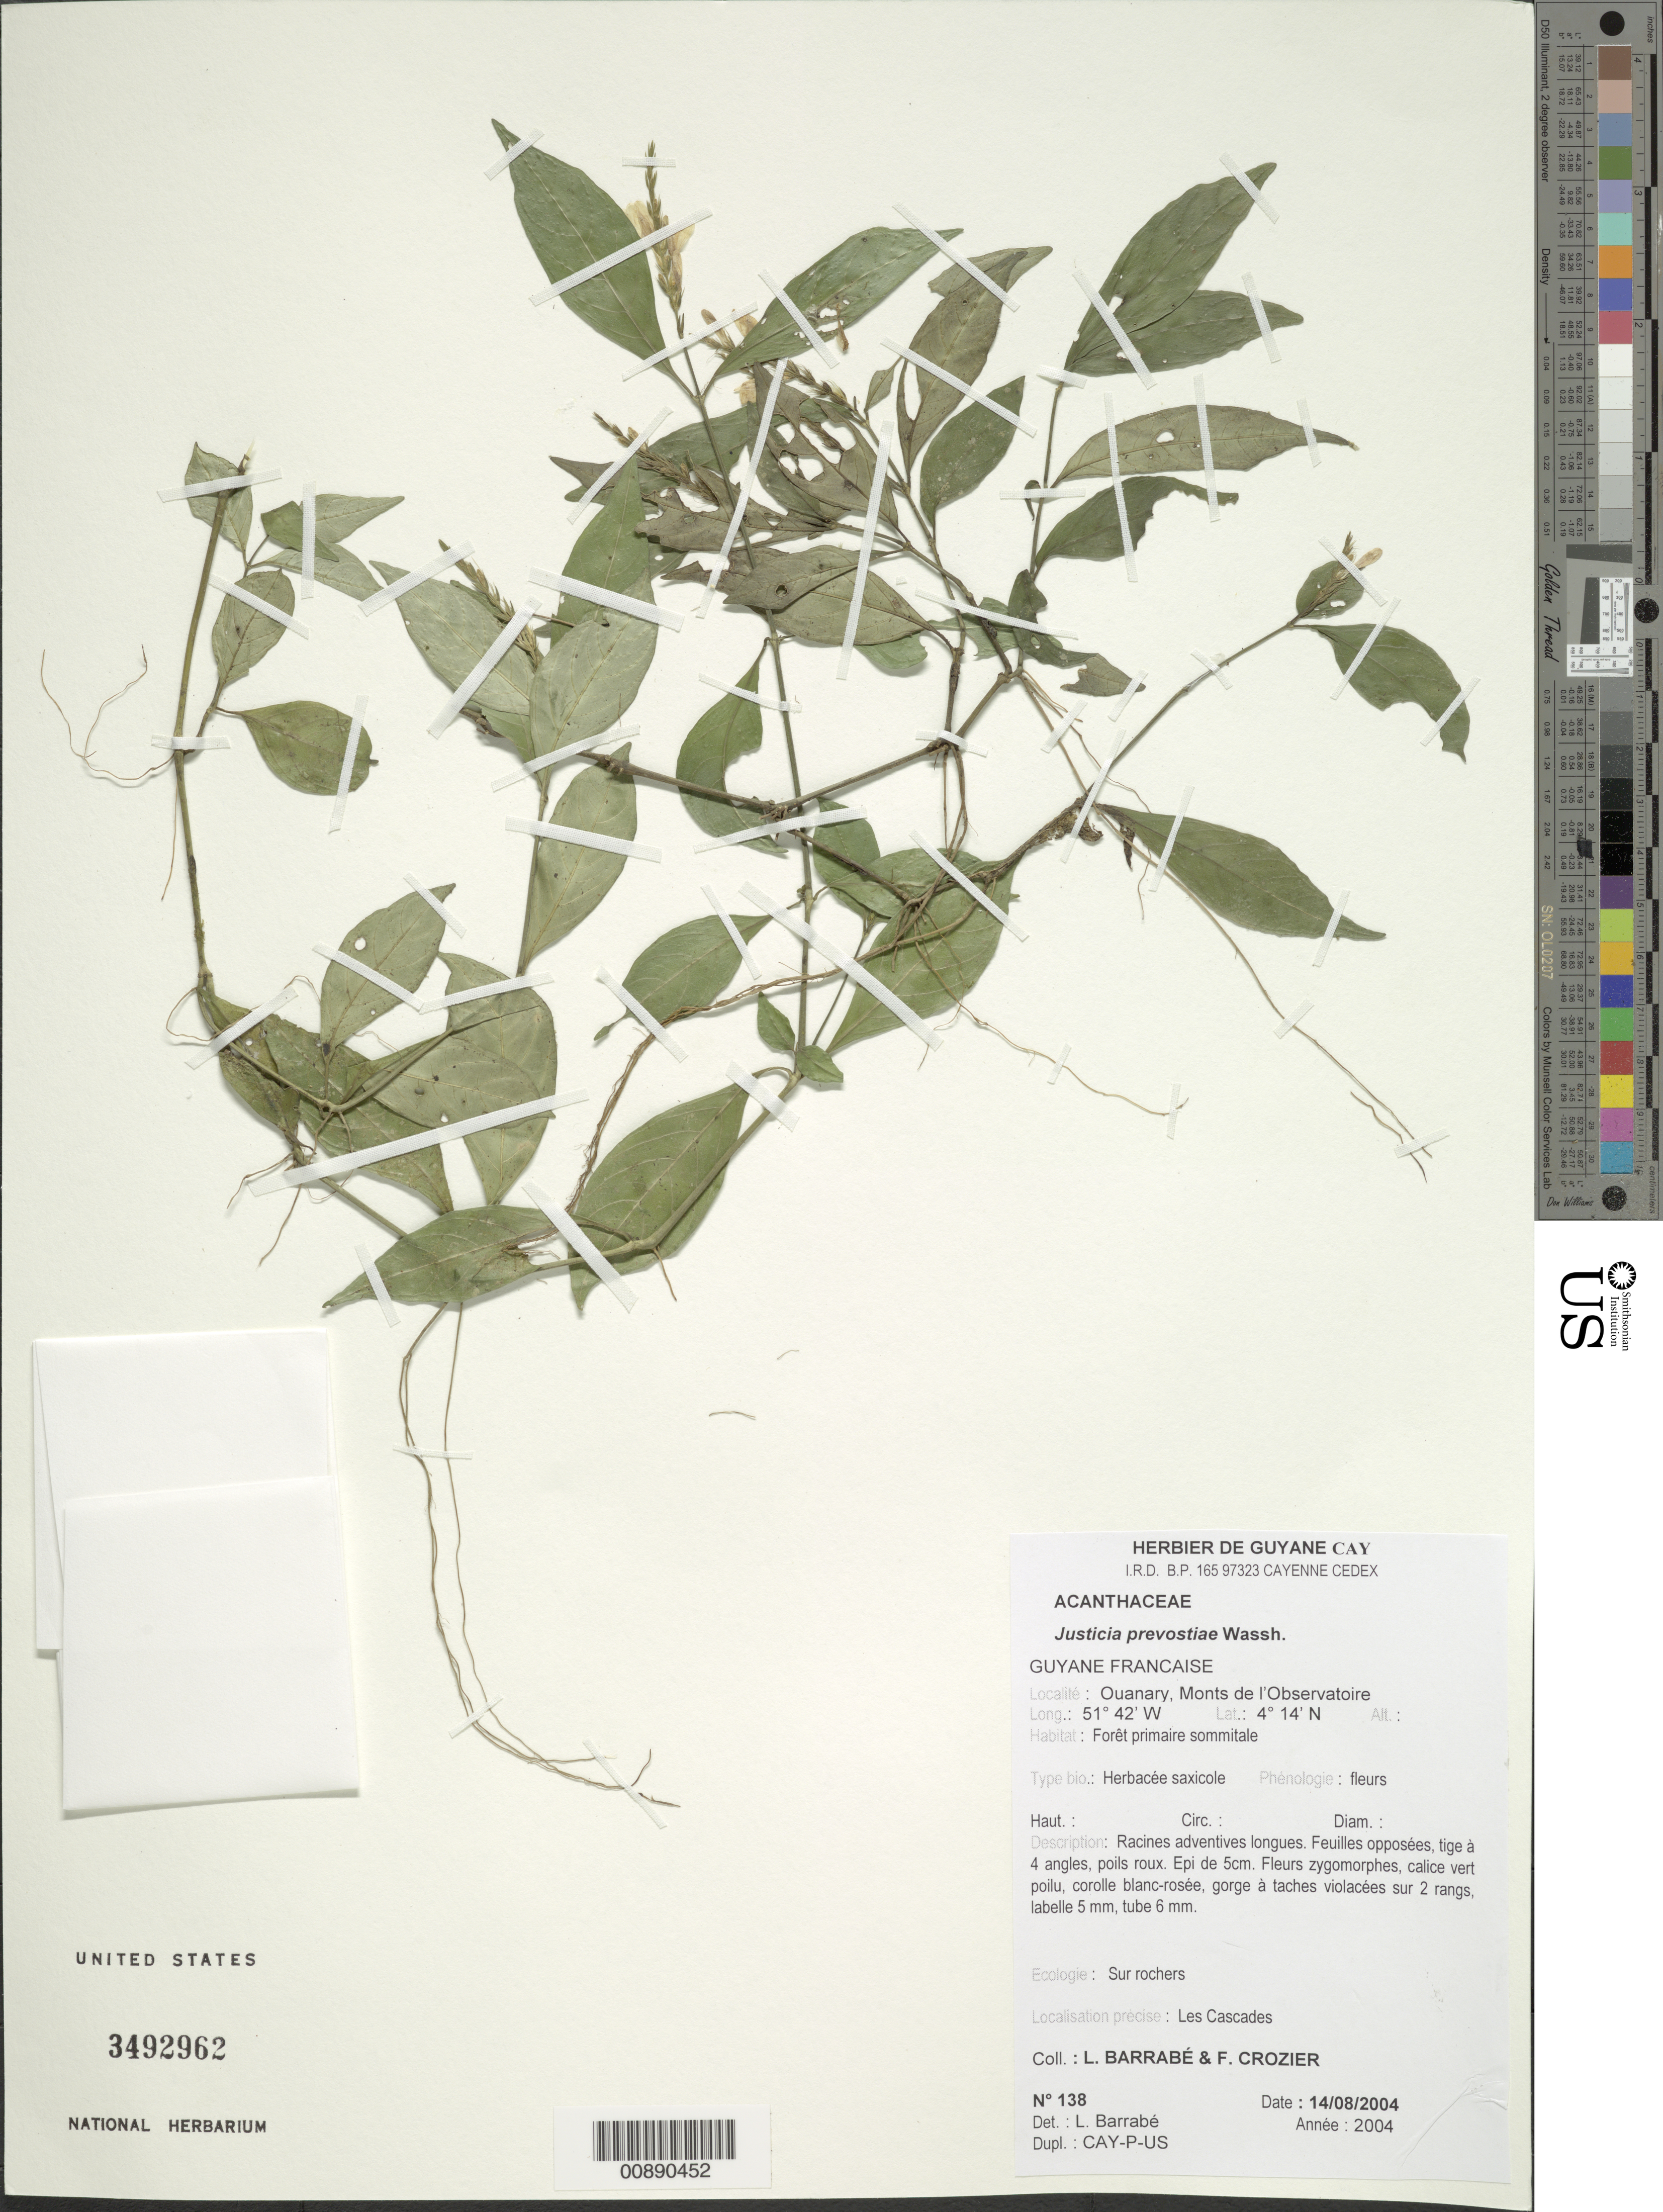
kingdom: Plantae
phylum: Tracheophyta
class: Magnoliopsida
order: Lamiales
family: Acanthaceae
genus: Justicia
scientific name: Justicia prevostiae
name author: Wassh.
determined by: Barrabé, L.; Crozier, F.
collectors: L. Barrabé & F. Crozier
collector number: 138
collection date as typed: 14-Aug-04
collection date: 2004-08-14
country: French Guiana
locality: Ouanary, Monts del'Observatoire; Les Cascades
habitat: Forêt primaire sommitale; sur rochers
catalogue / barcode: US 3492962